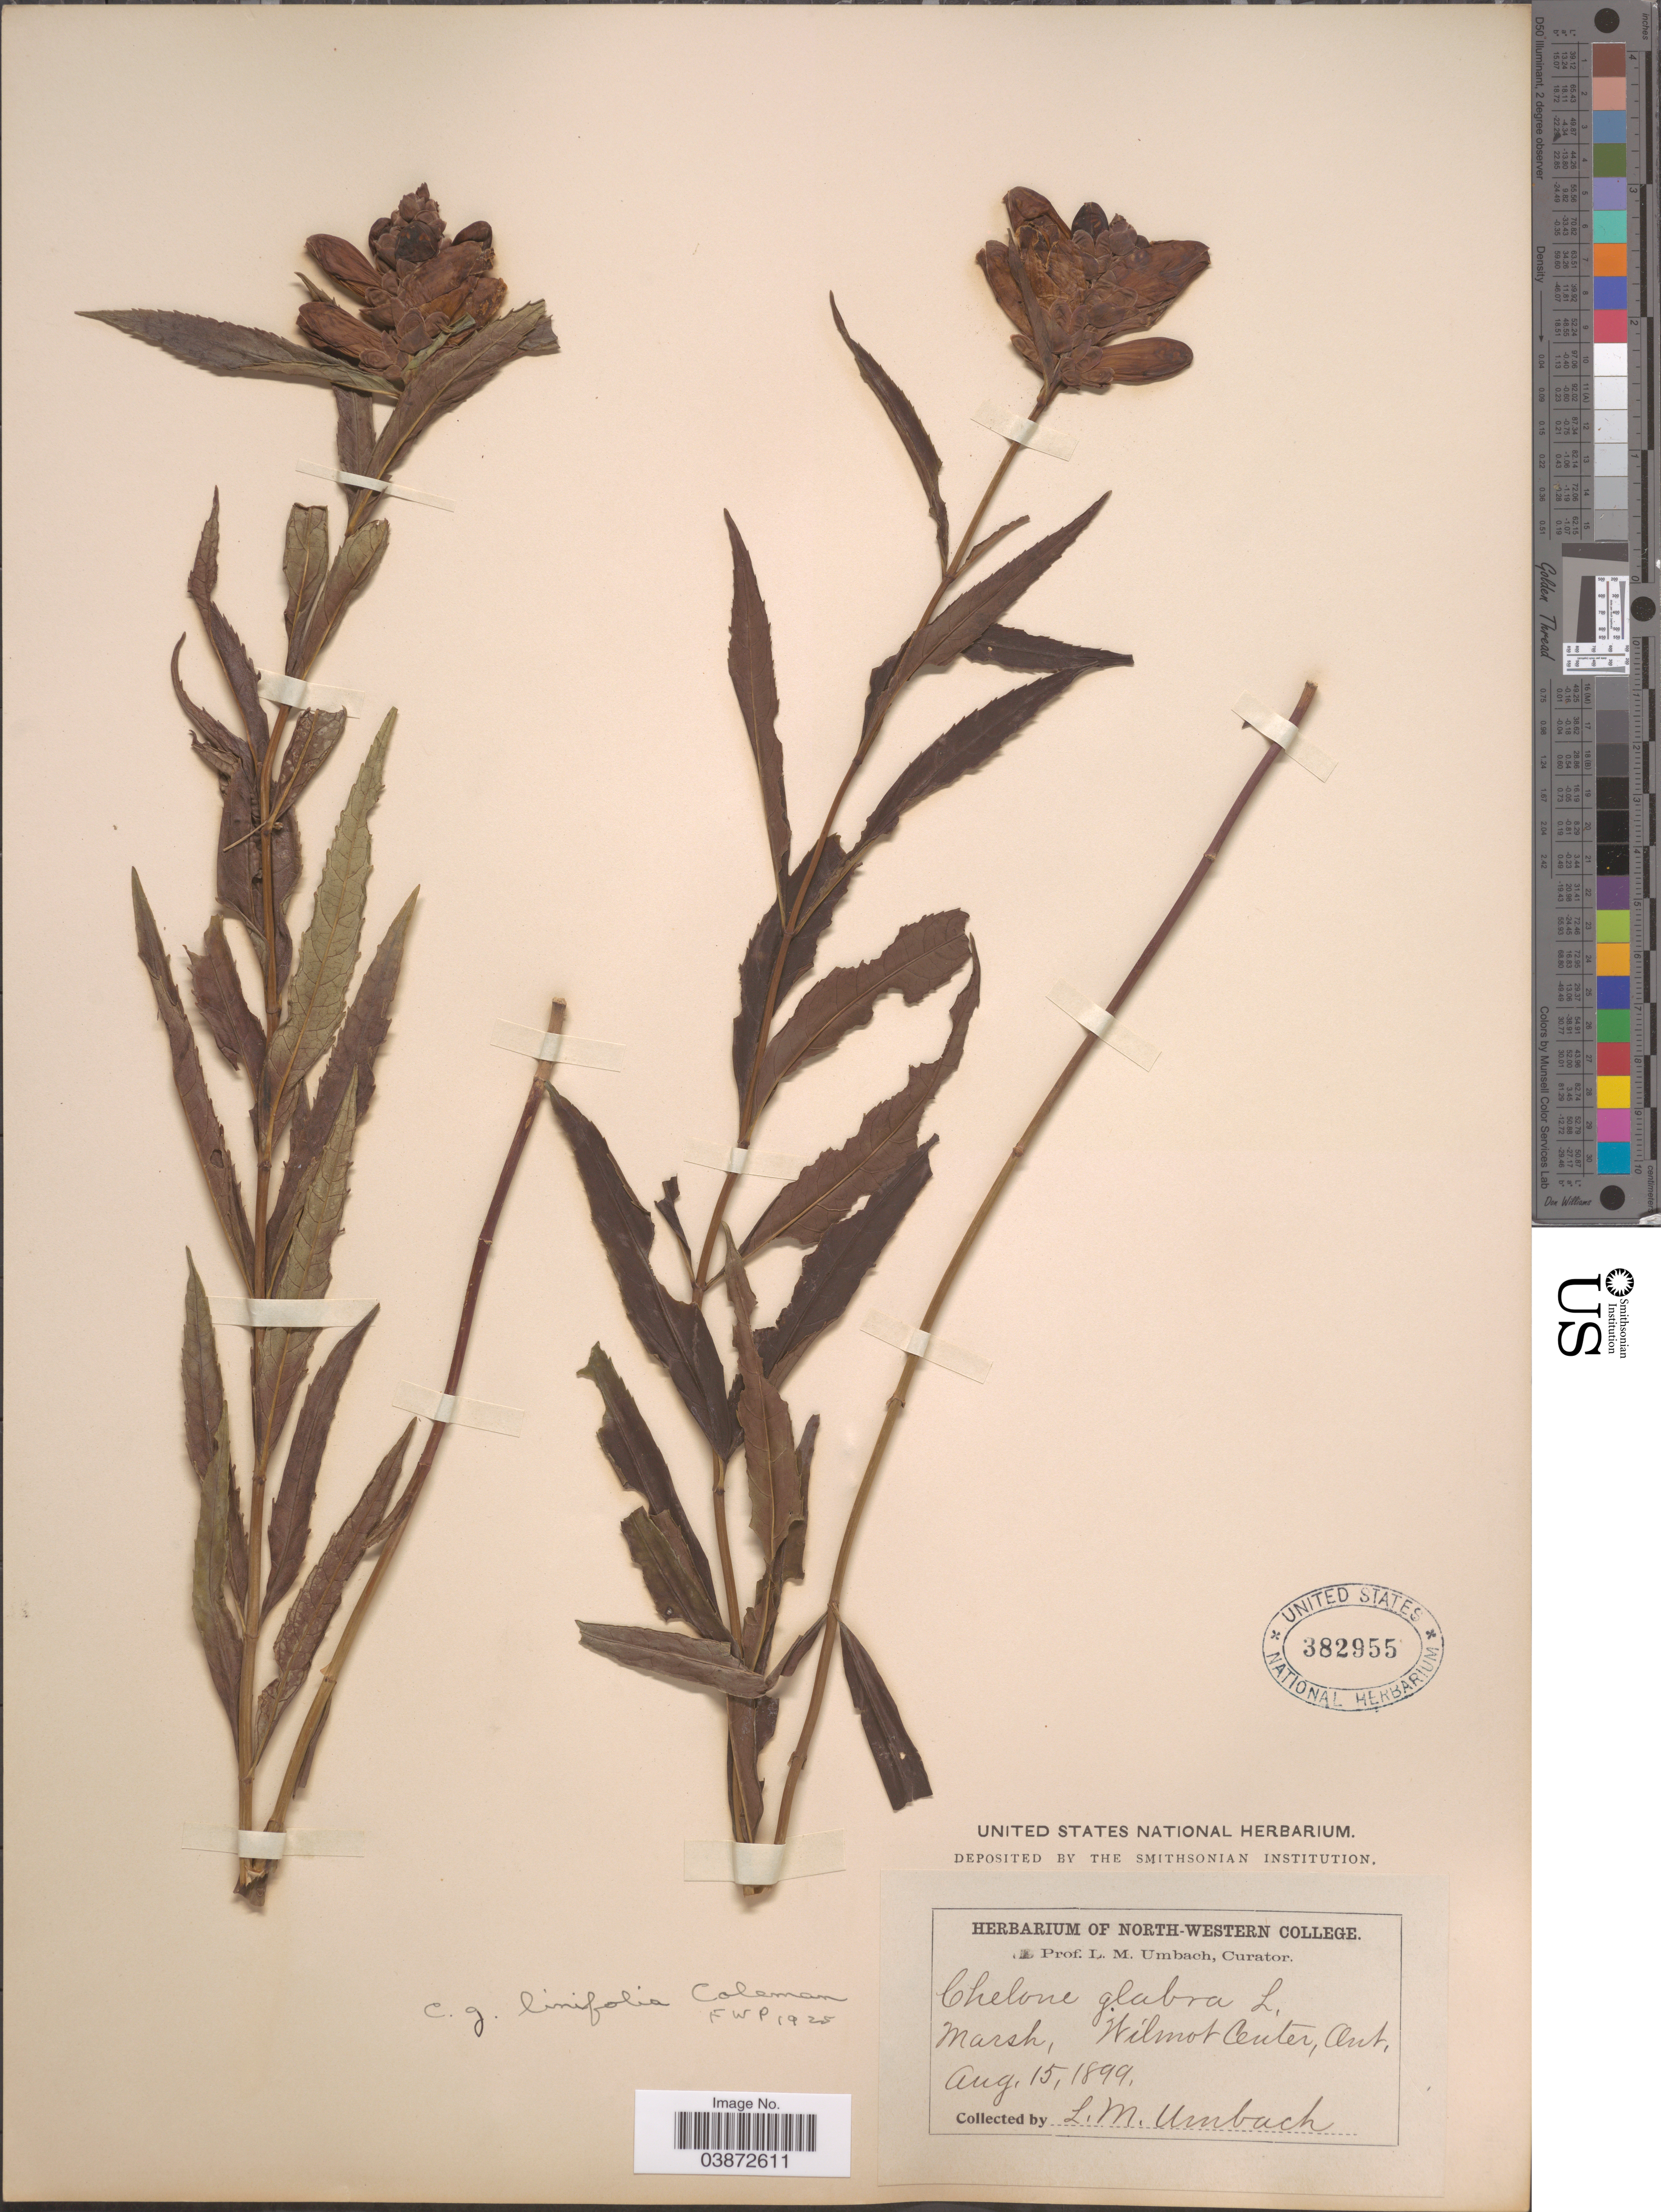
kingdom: Plantae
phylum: Tracheophyta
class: Magnoliopsida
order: Lamiales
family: Plantaginaceae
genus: Chelone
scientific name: Chelone glabra var. linifolia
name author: Coleman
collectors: L. M. Umbach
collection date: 1899-08-15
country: Canada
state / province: Ontario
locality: Wilmot Center.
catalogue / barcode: US 382955